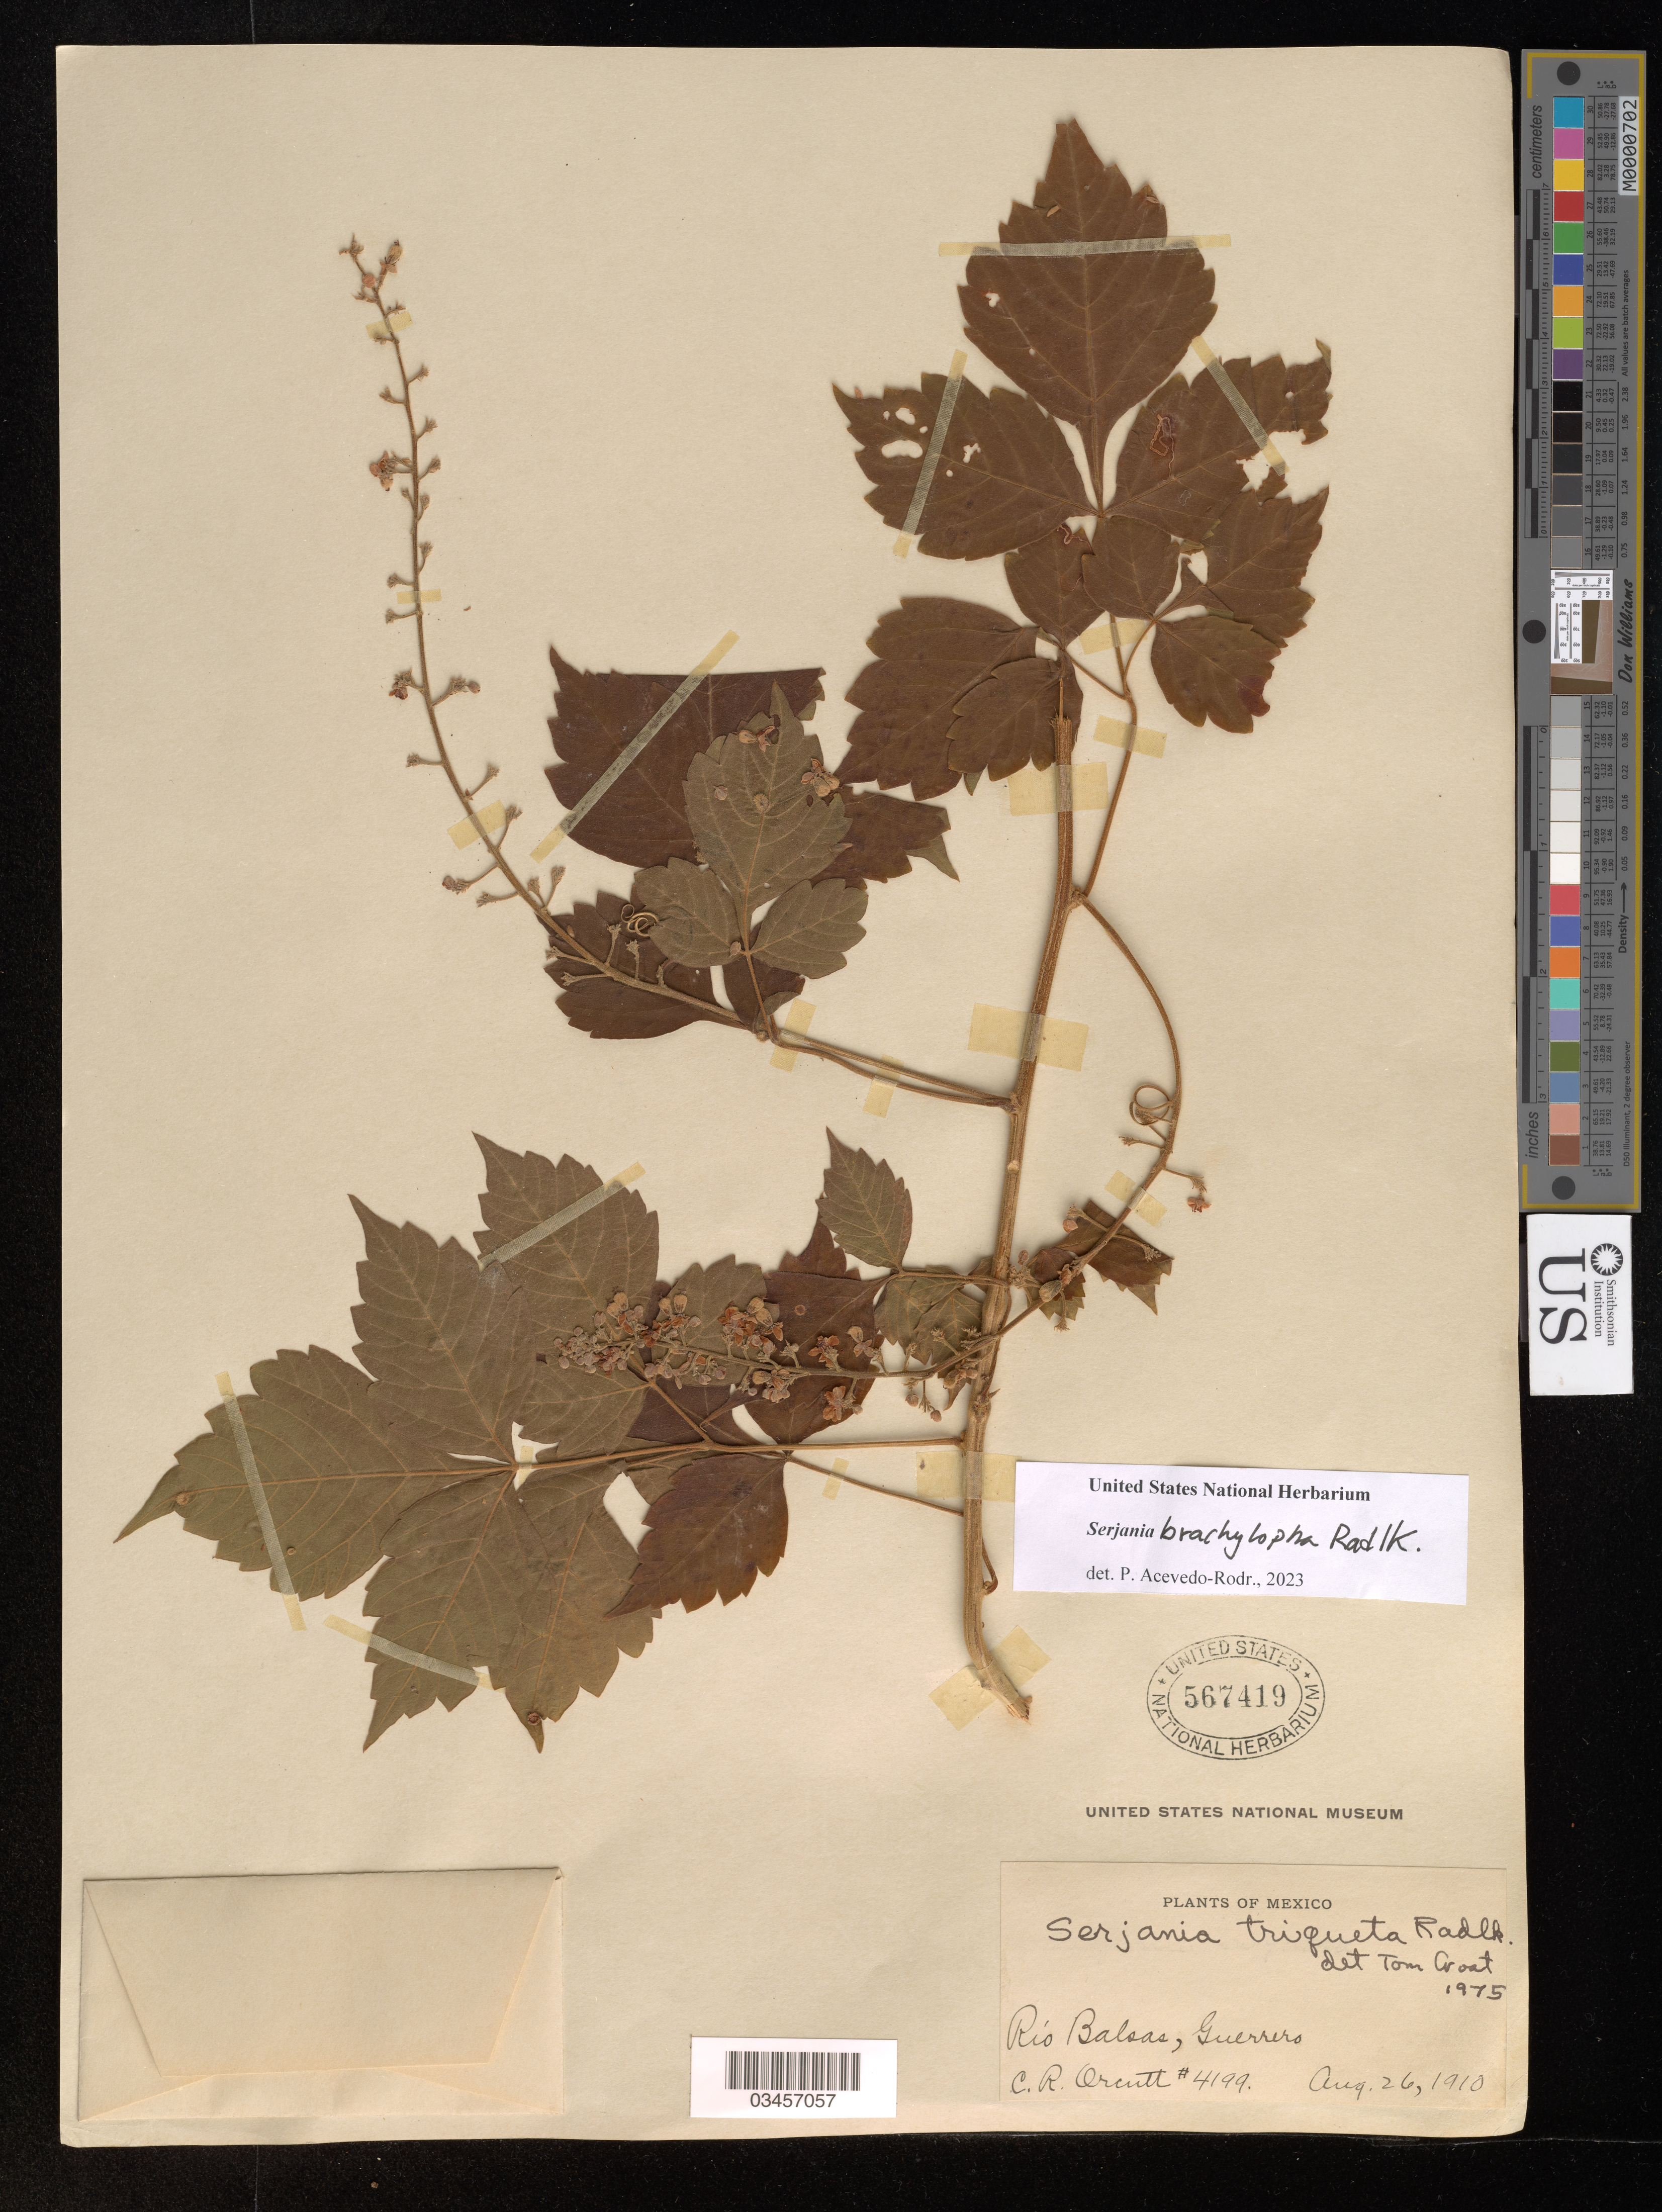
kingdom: Plantae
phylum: Tracheophyta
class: Magnoliopsida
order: Sapindales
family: Sapindaceae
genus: Serjania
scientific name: Serjania brachylopha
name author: Radlk.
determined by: Acevedo-Rodriguez, P., (US), Smithsonian Institution - National Museum of Natural History (UNITED STATES)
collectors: C. R. Orcutt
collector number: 4199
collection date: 1910-08-26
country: Mexico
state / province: Guerrero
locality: Río Balsas.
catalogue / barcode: US 567419